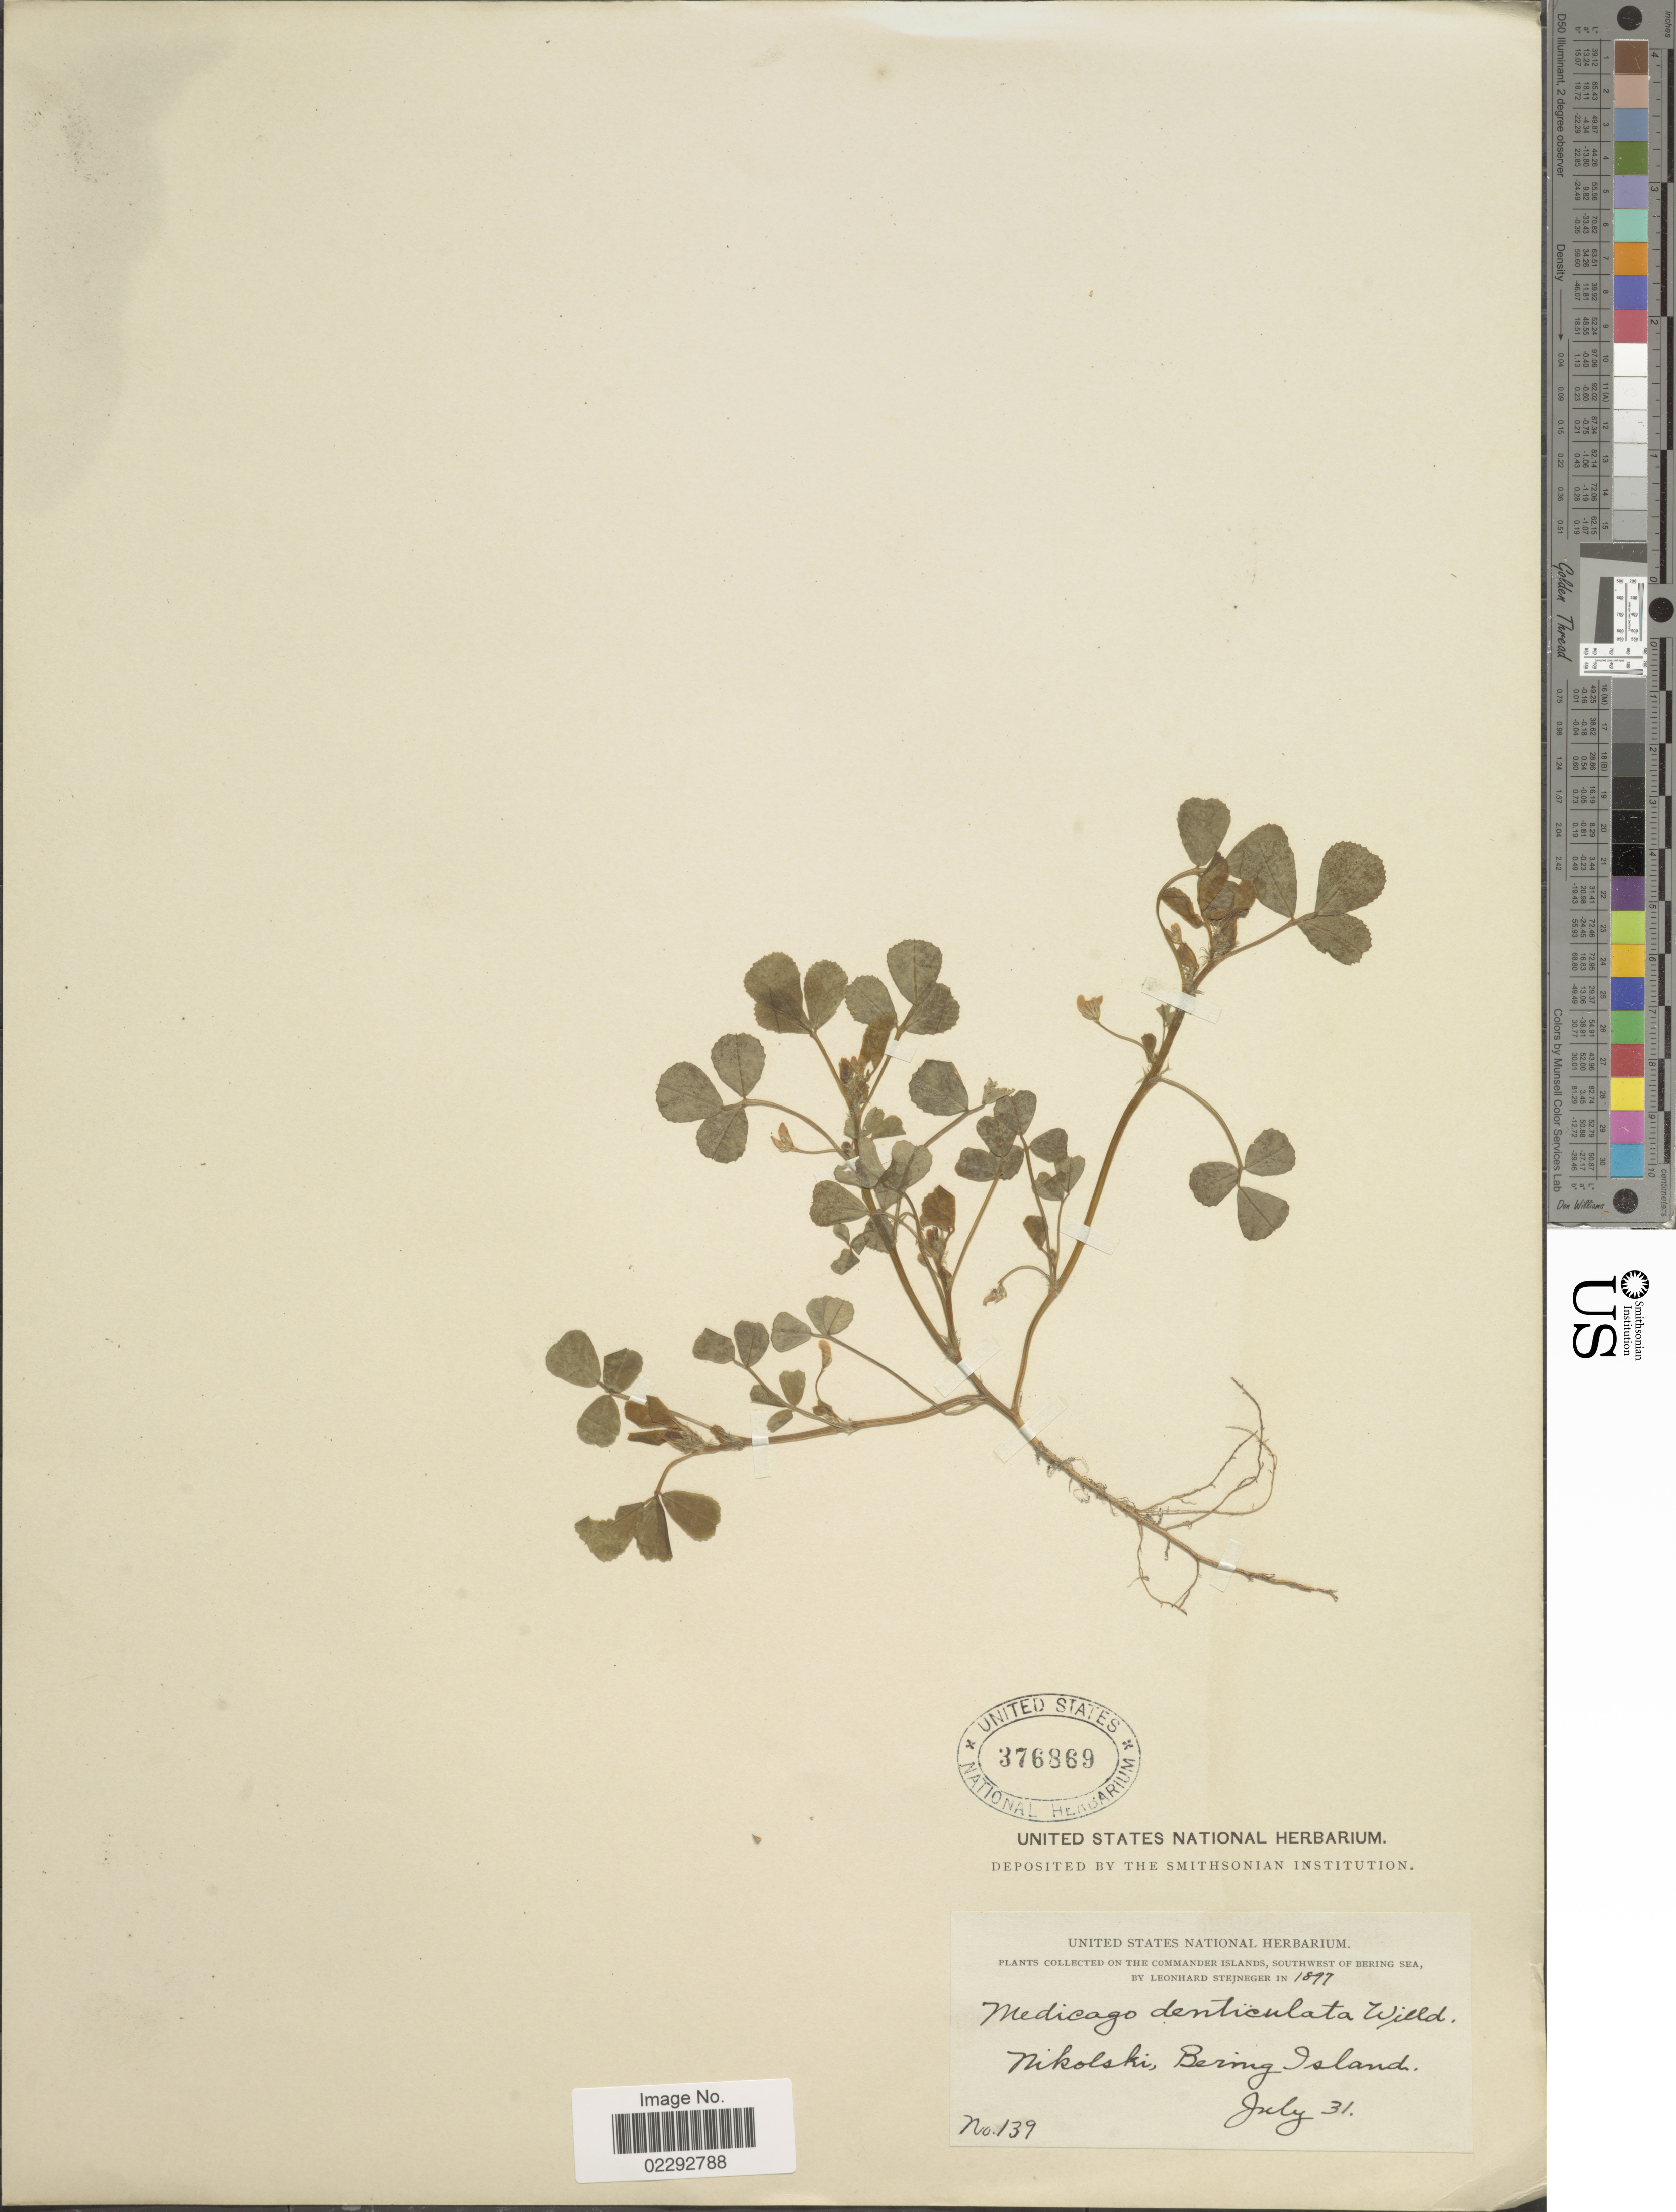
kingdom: Plantae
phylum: Tracheophyta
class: Magnoliopsida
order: Fabales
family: Fabaceae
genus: Medicago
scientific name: Medicago hispida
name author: Gaertn.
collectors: L. Stejneger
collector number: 139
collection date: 1897-07-31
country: Russian Federation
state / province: Kamchatka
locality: Commander Islands, Southwest of Bering Sea. Nikolski, Bering Island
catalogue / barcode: US 376869